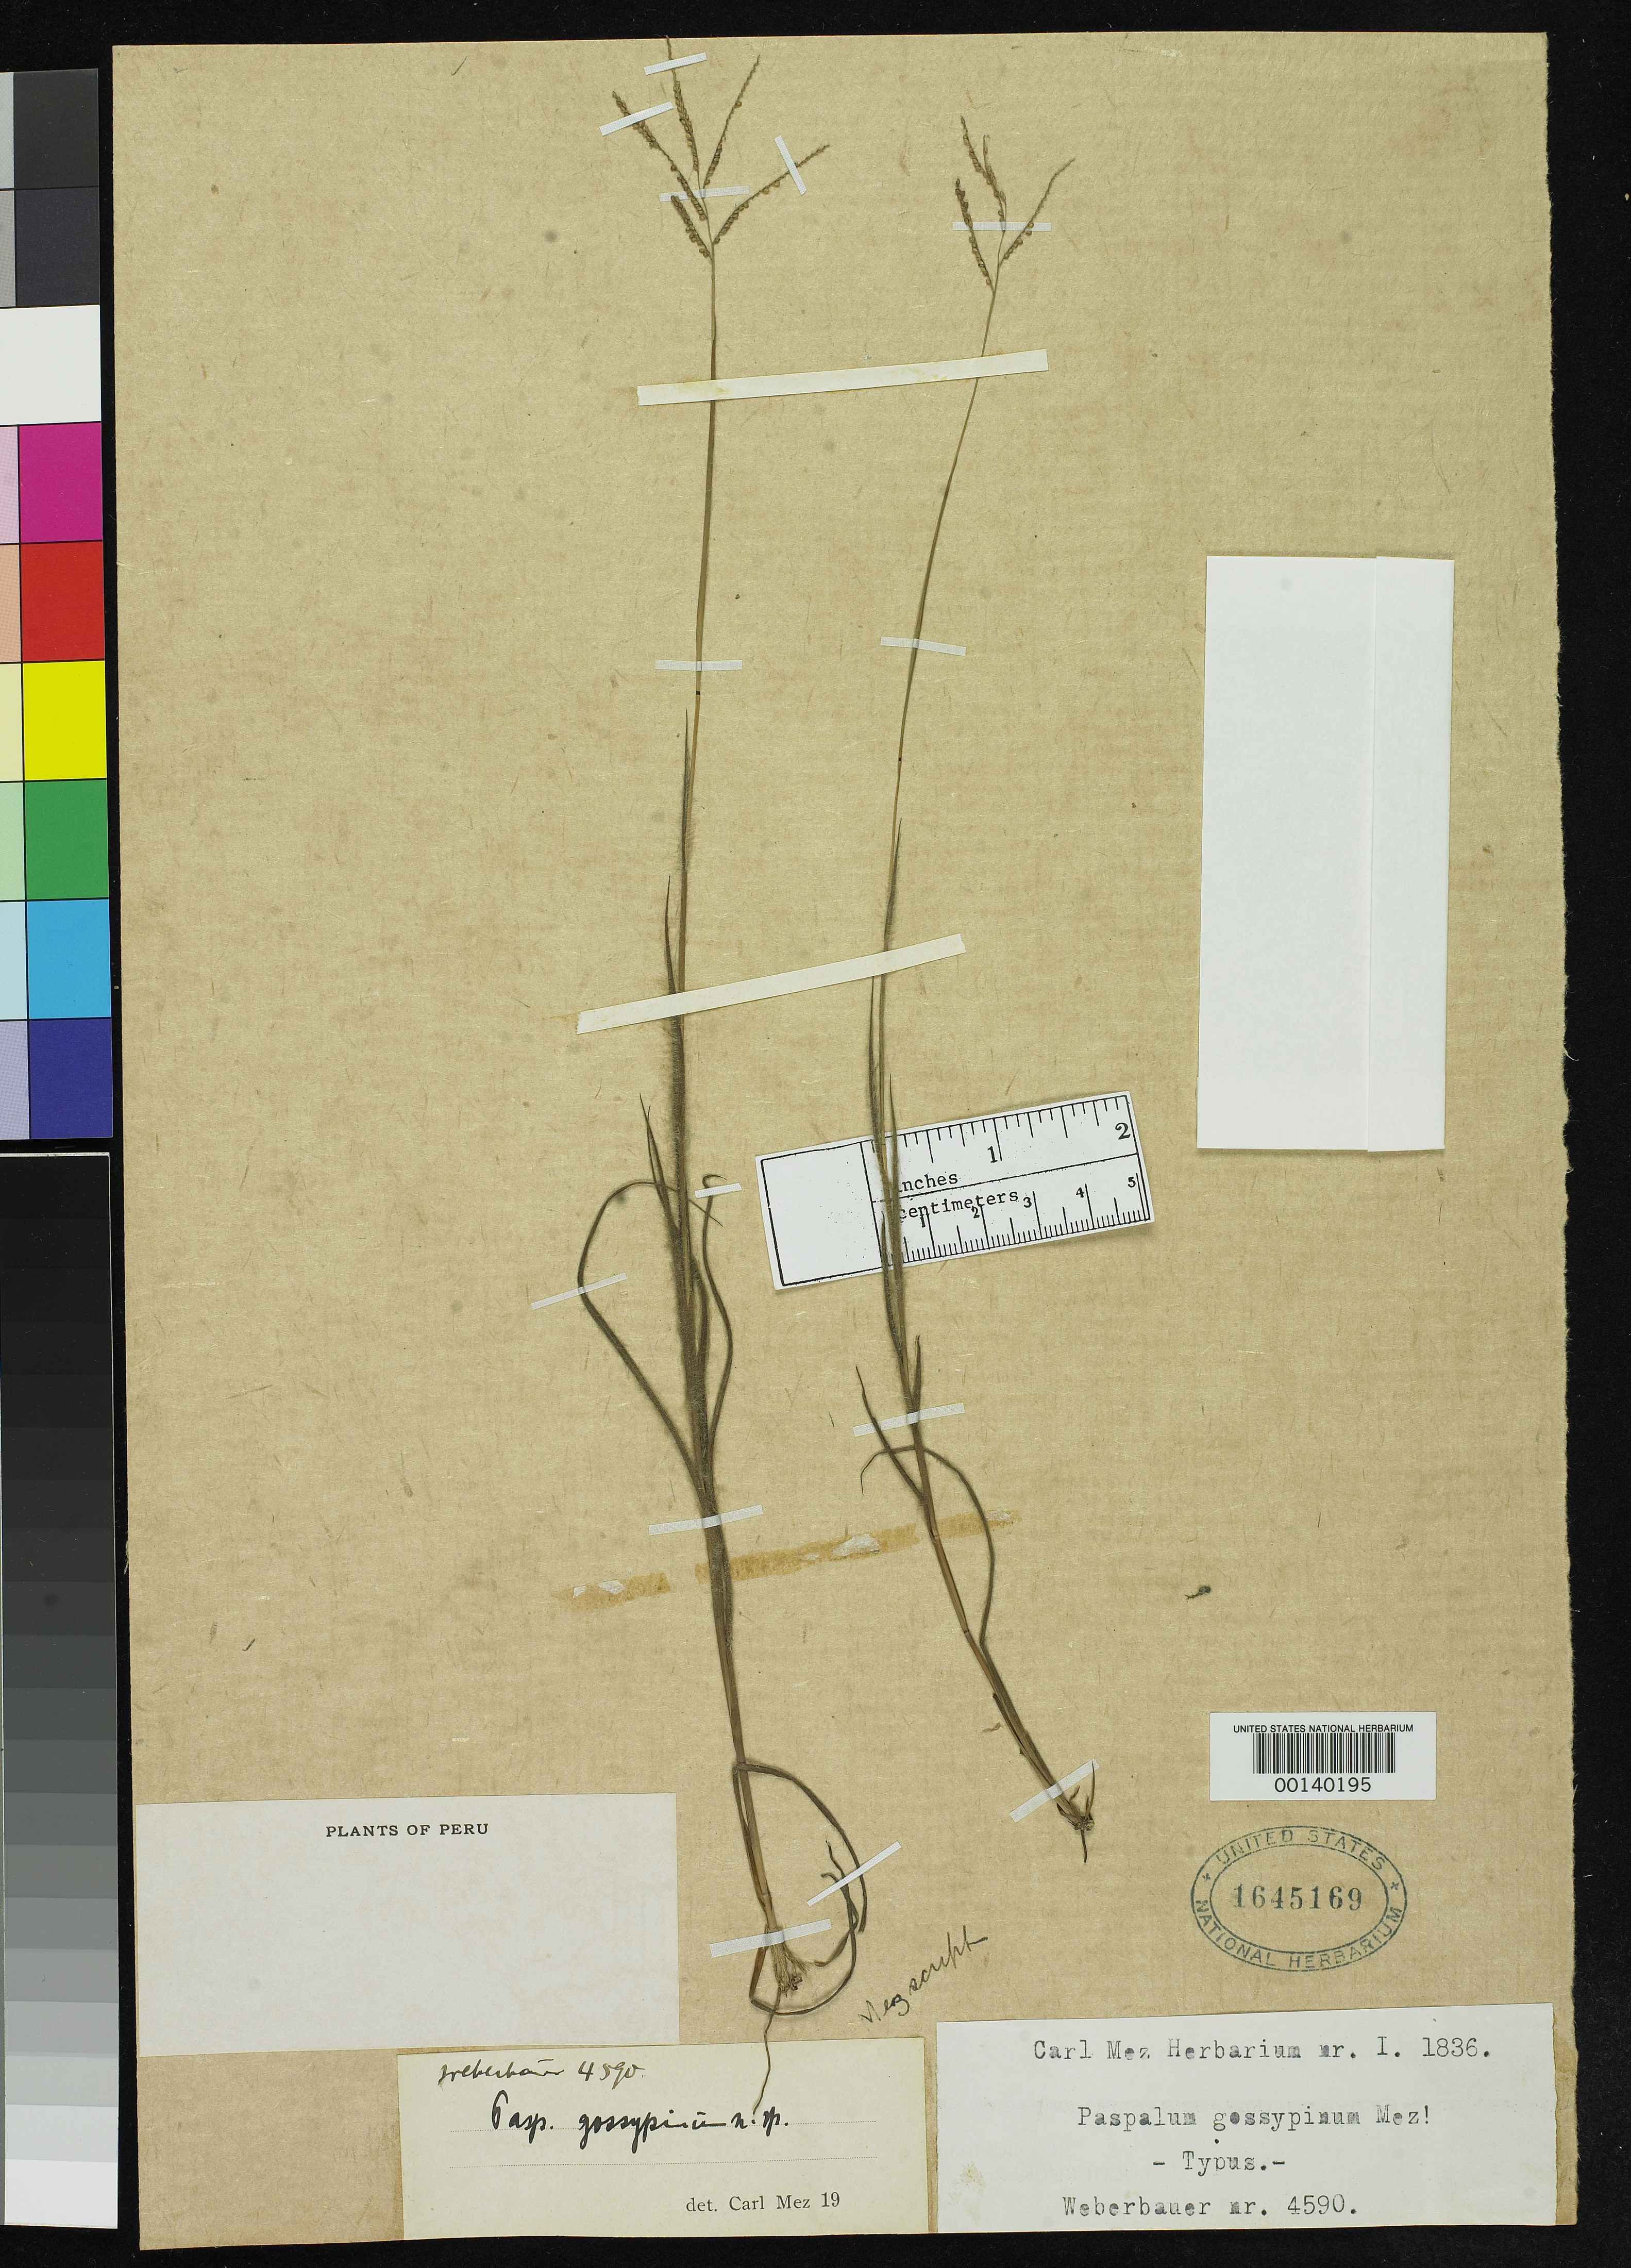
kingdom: Plantae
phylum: Tracheophyta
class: Liliopsida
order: Poales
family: Poaceae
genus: Paspalum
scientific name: Paspalum gossypinum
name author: Mez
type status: Type Fragment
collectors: A. Weberbauer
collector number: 4590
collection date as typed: Aug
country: Peru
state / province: Loreto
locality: Mt. Morro near Moyobamba.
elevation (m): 900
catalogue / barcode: US 1645169